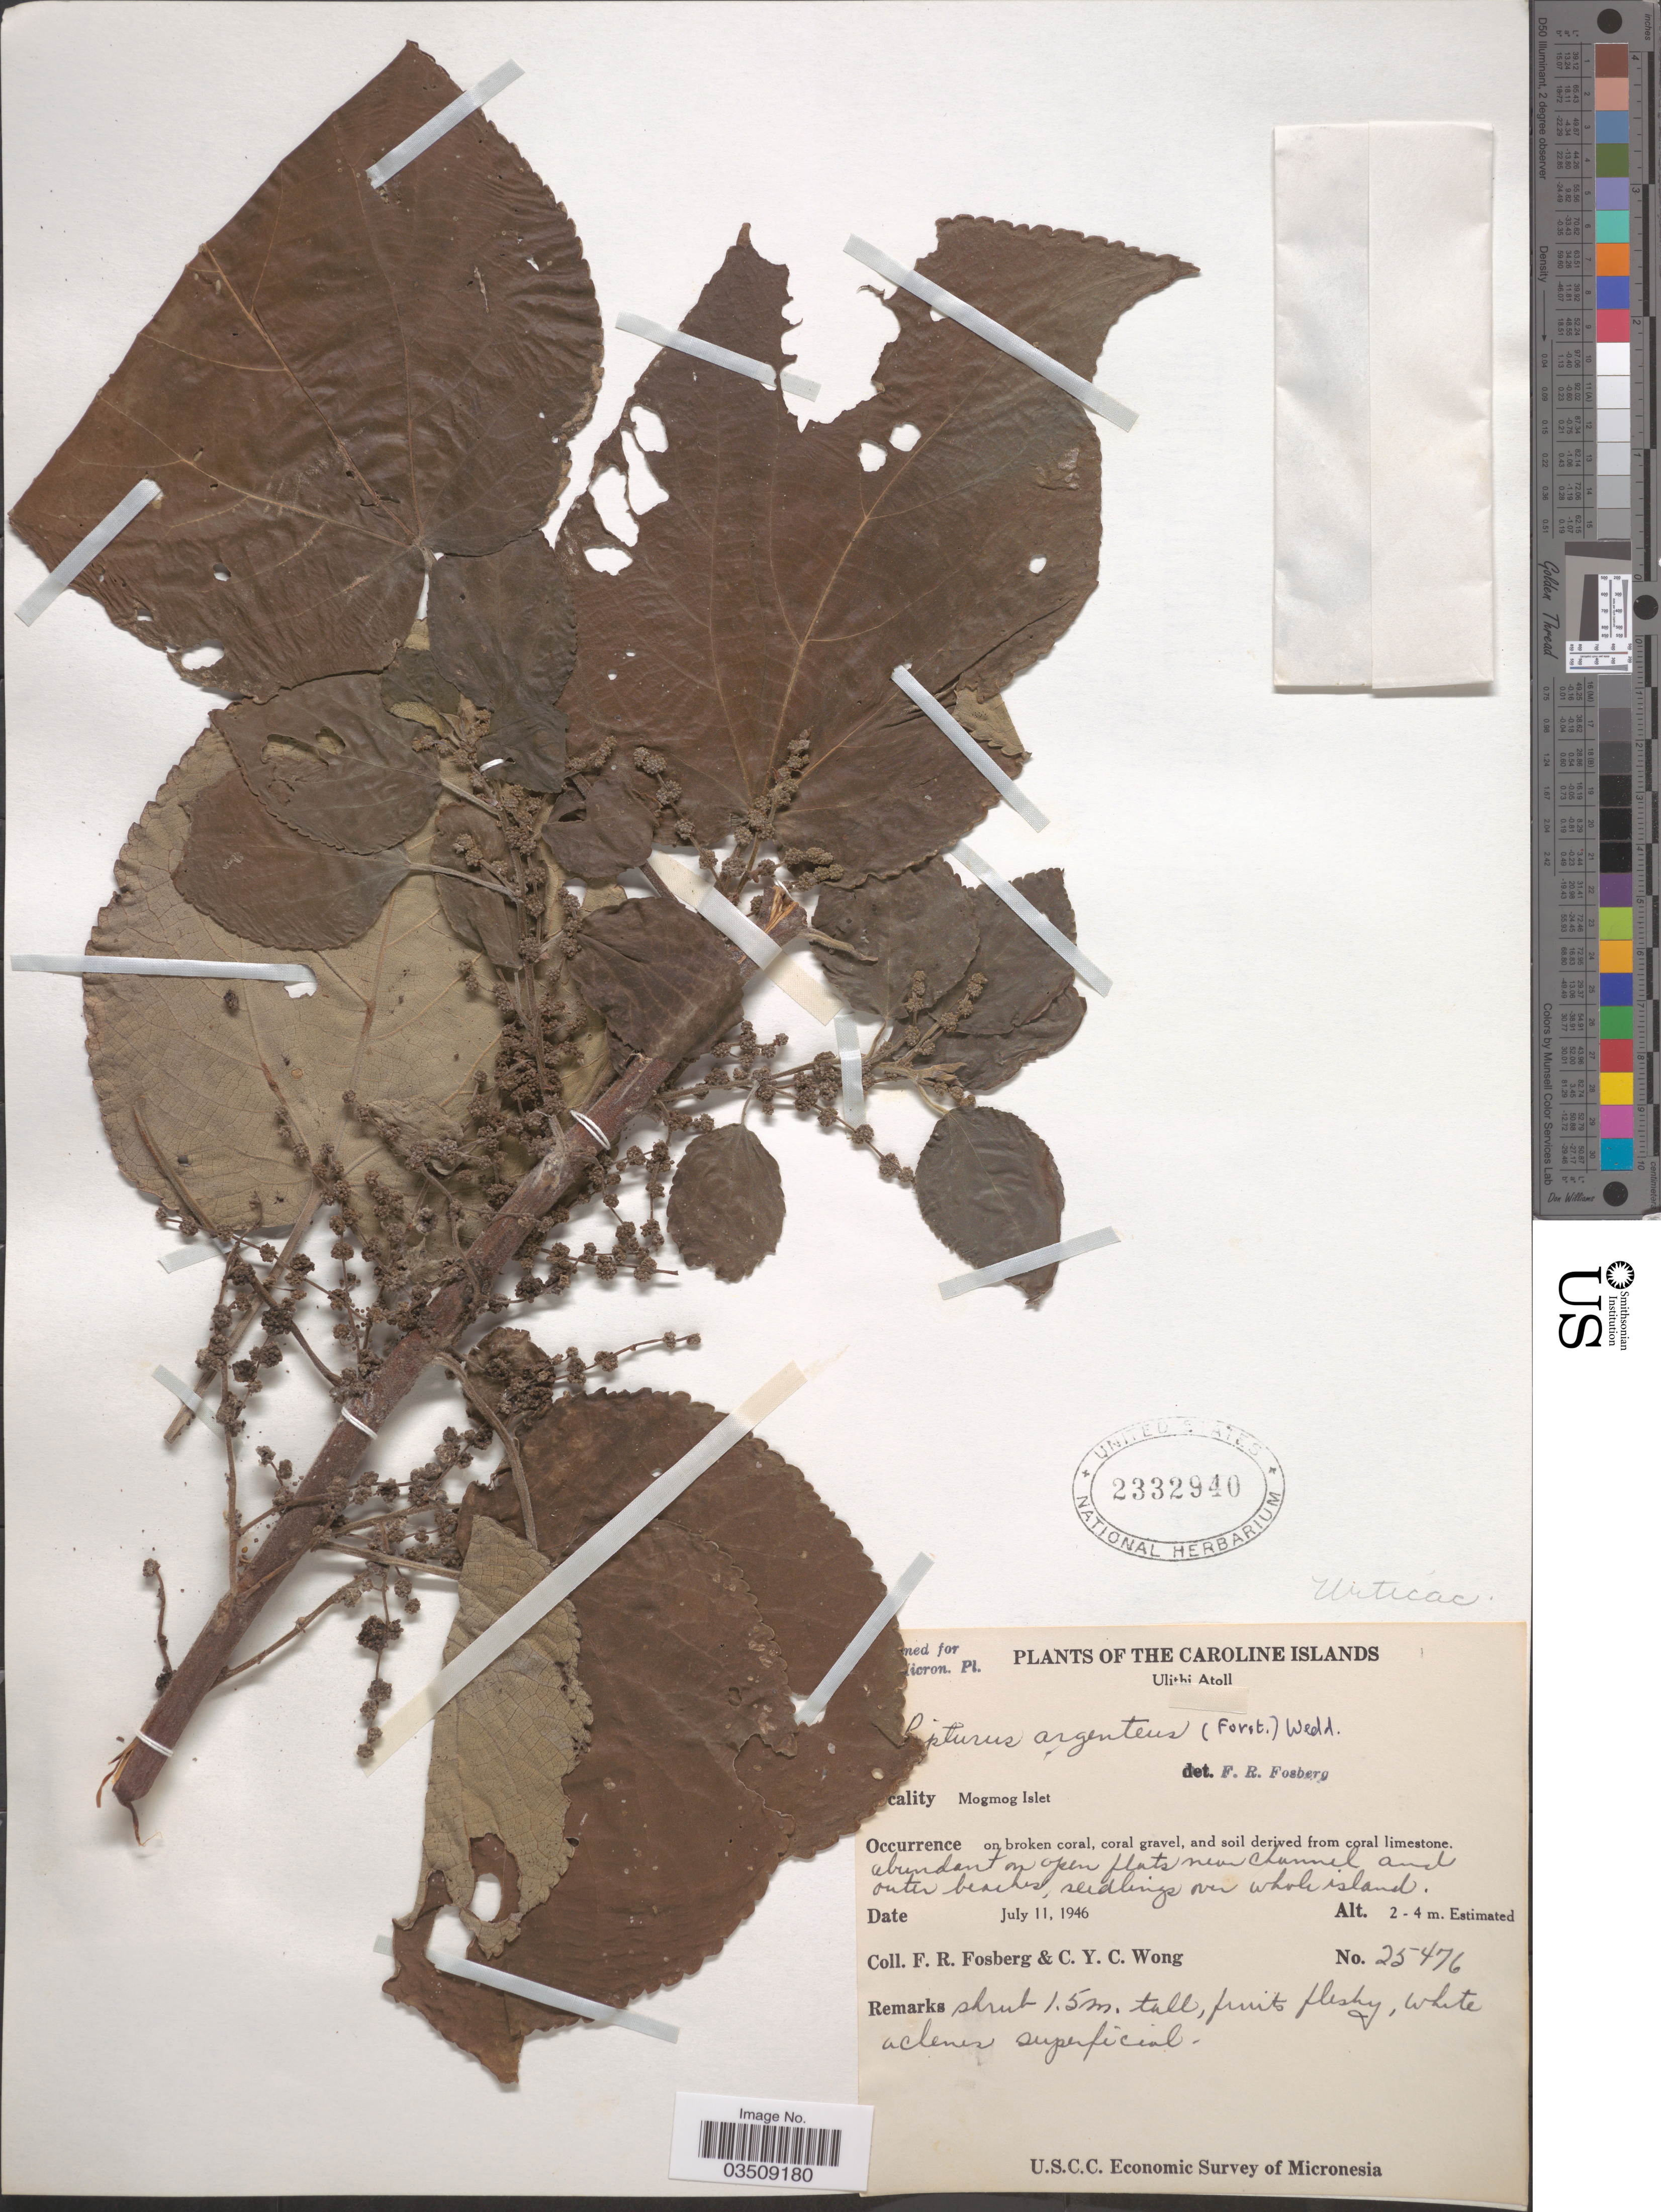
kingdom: Plantae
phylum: Tracheophyta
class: Magnoliopsida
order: Rosales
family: Urticaceae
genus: Pipturus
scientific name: Pipturus argenteus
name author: (G. Forst.) Wedd.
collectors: F. R. Fosberg & C. Y. C. Wong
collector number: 25476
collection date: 1946-07-11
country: Micronesia, Federated States of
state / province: Yap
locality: On open flats near channel and outer beaches, seedlings over whole island, Mogmog Islet, Ulithi Atoll, Caroline Islands.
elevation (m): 2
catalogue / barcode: US 2332940